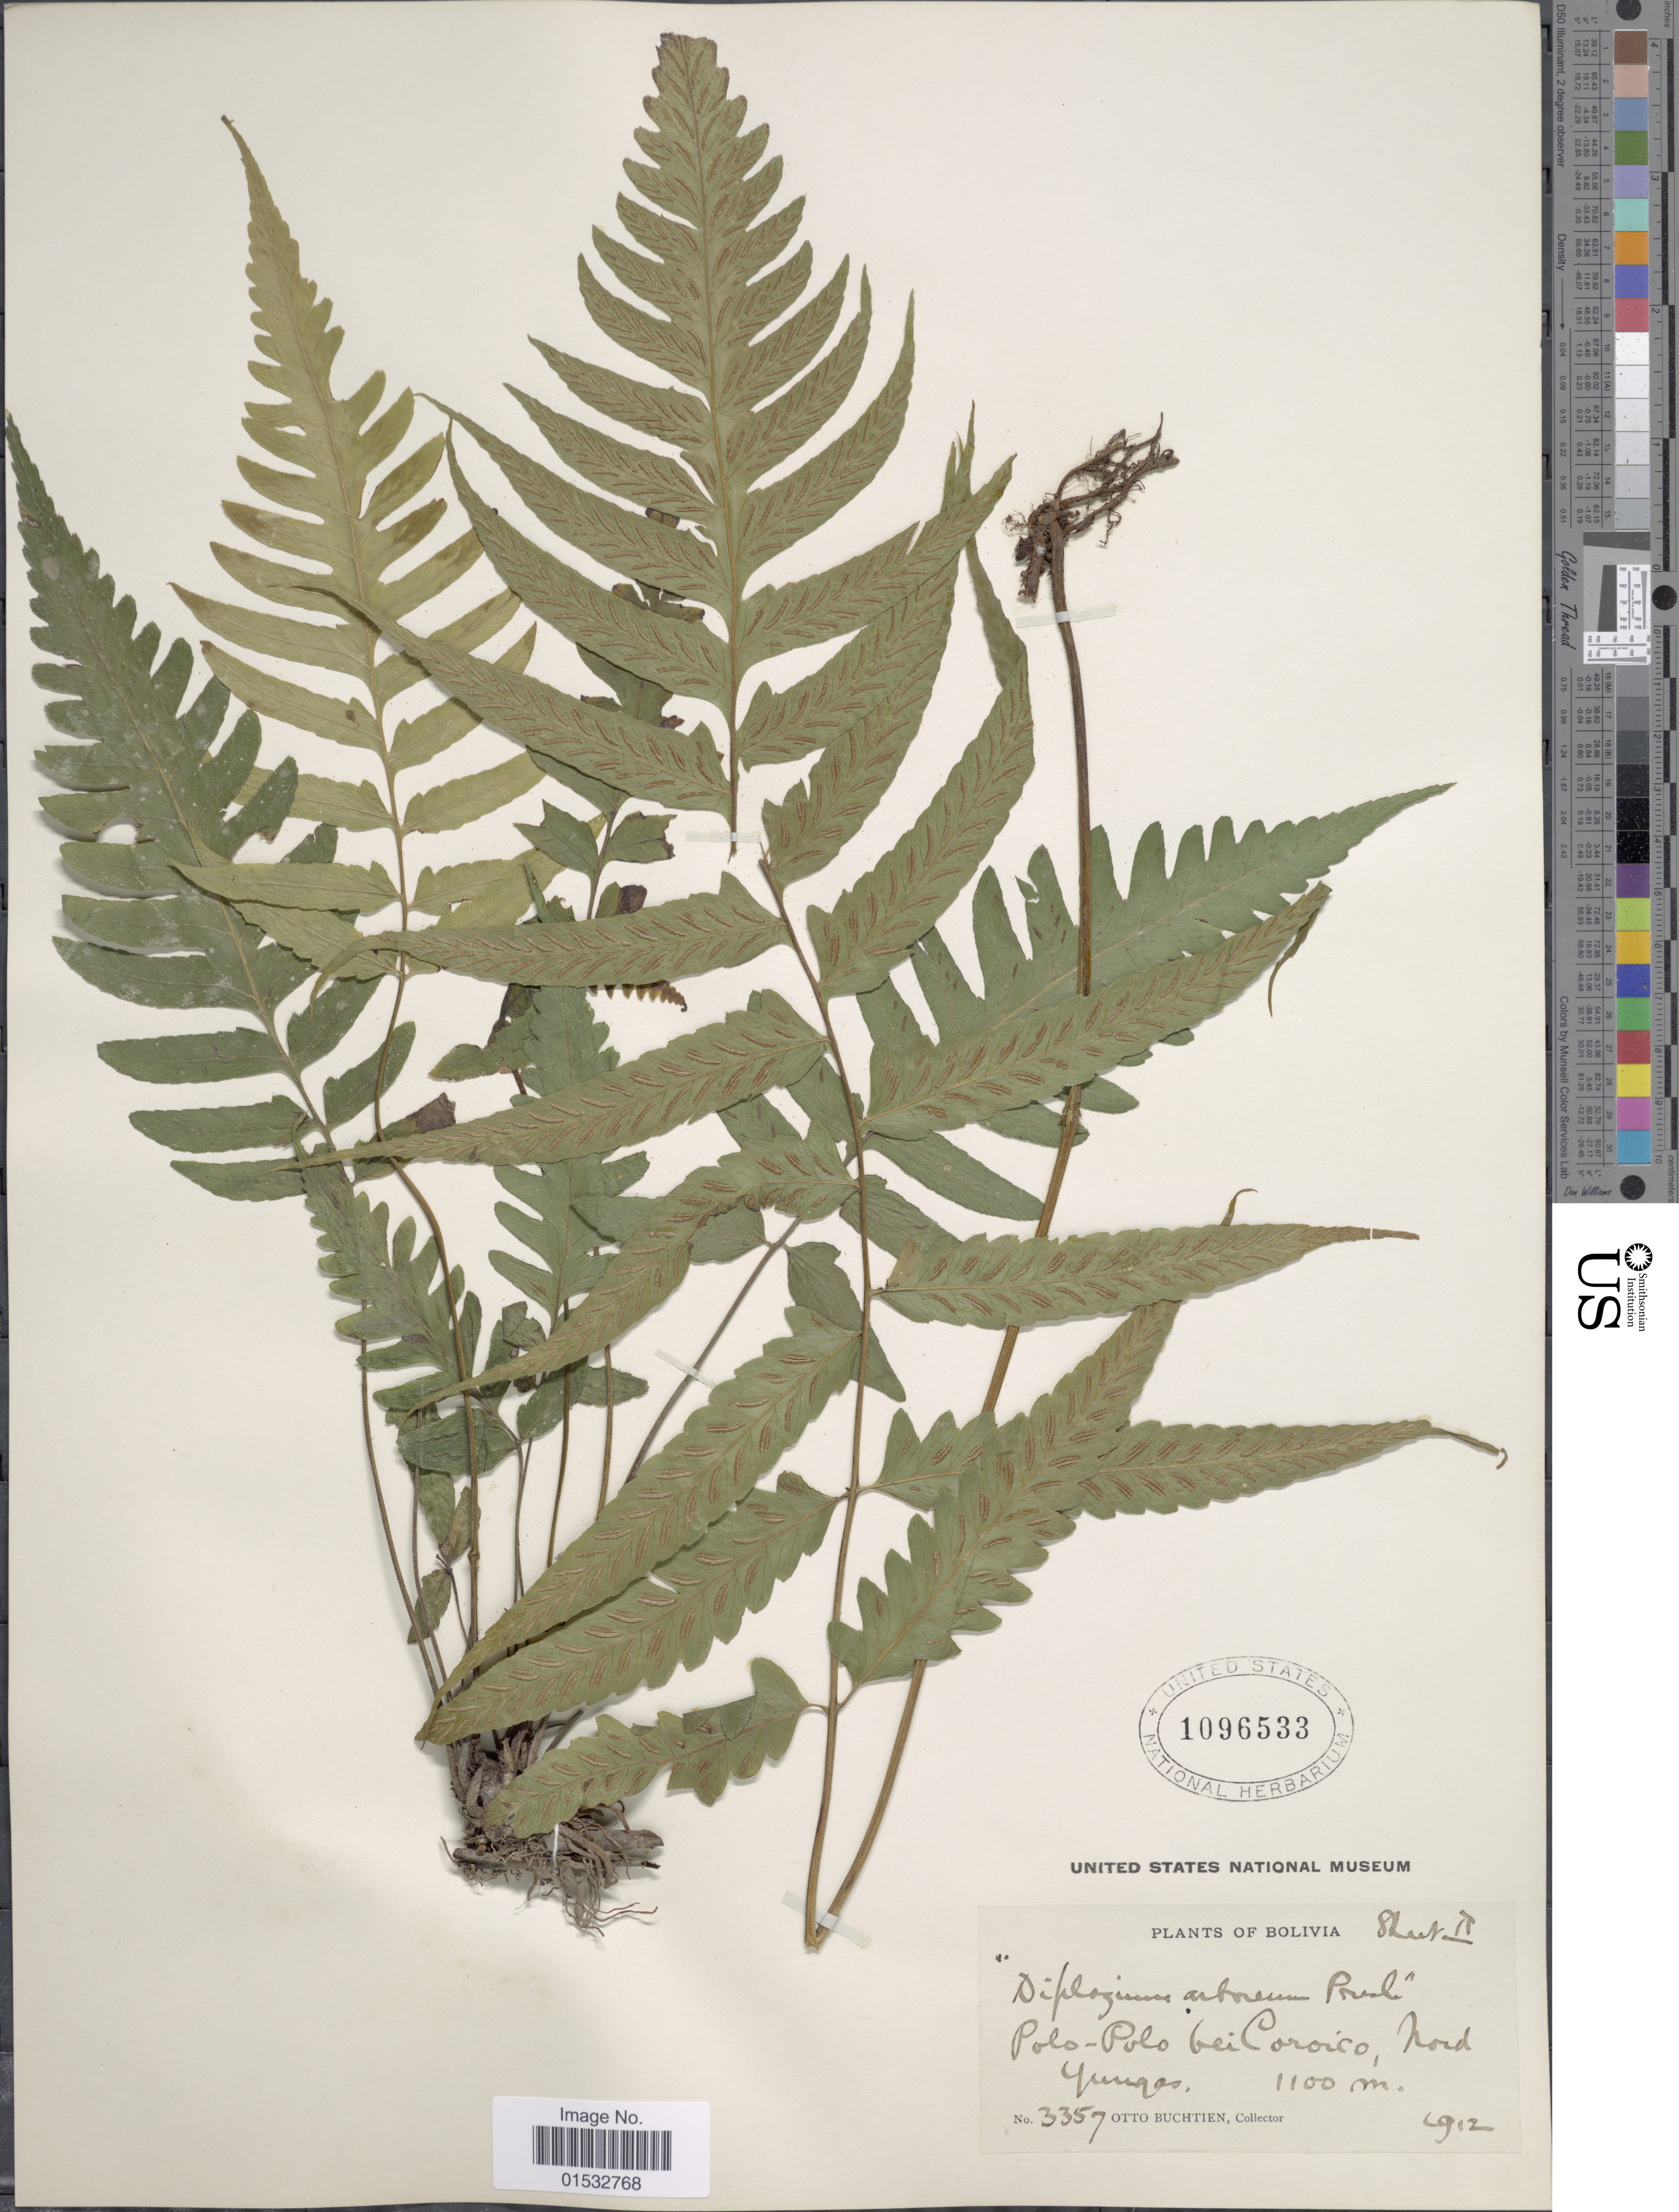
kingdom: Plantae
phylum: Tracheophyta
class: Polypodiopsida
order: Polypodiales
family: Athyriaceae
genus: Diplazium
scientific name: Diplazium cristatum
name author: (Desr.) Alston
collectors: O. Buchtien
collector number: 3357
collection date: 1912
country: Bolivia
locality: Polo-Polo bei Coroico, Nord Yungas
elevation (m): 1100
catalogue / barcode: US 1096533